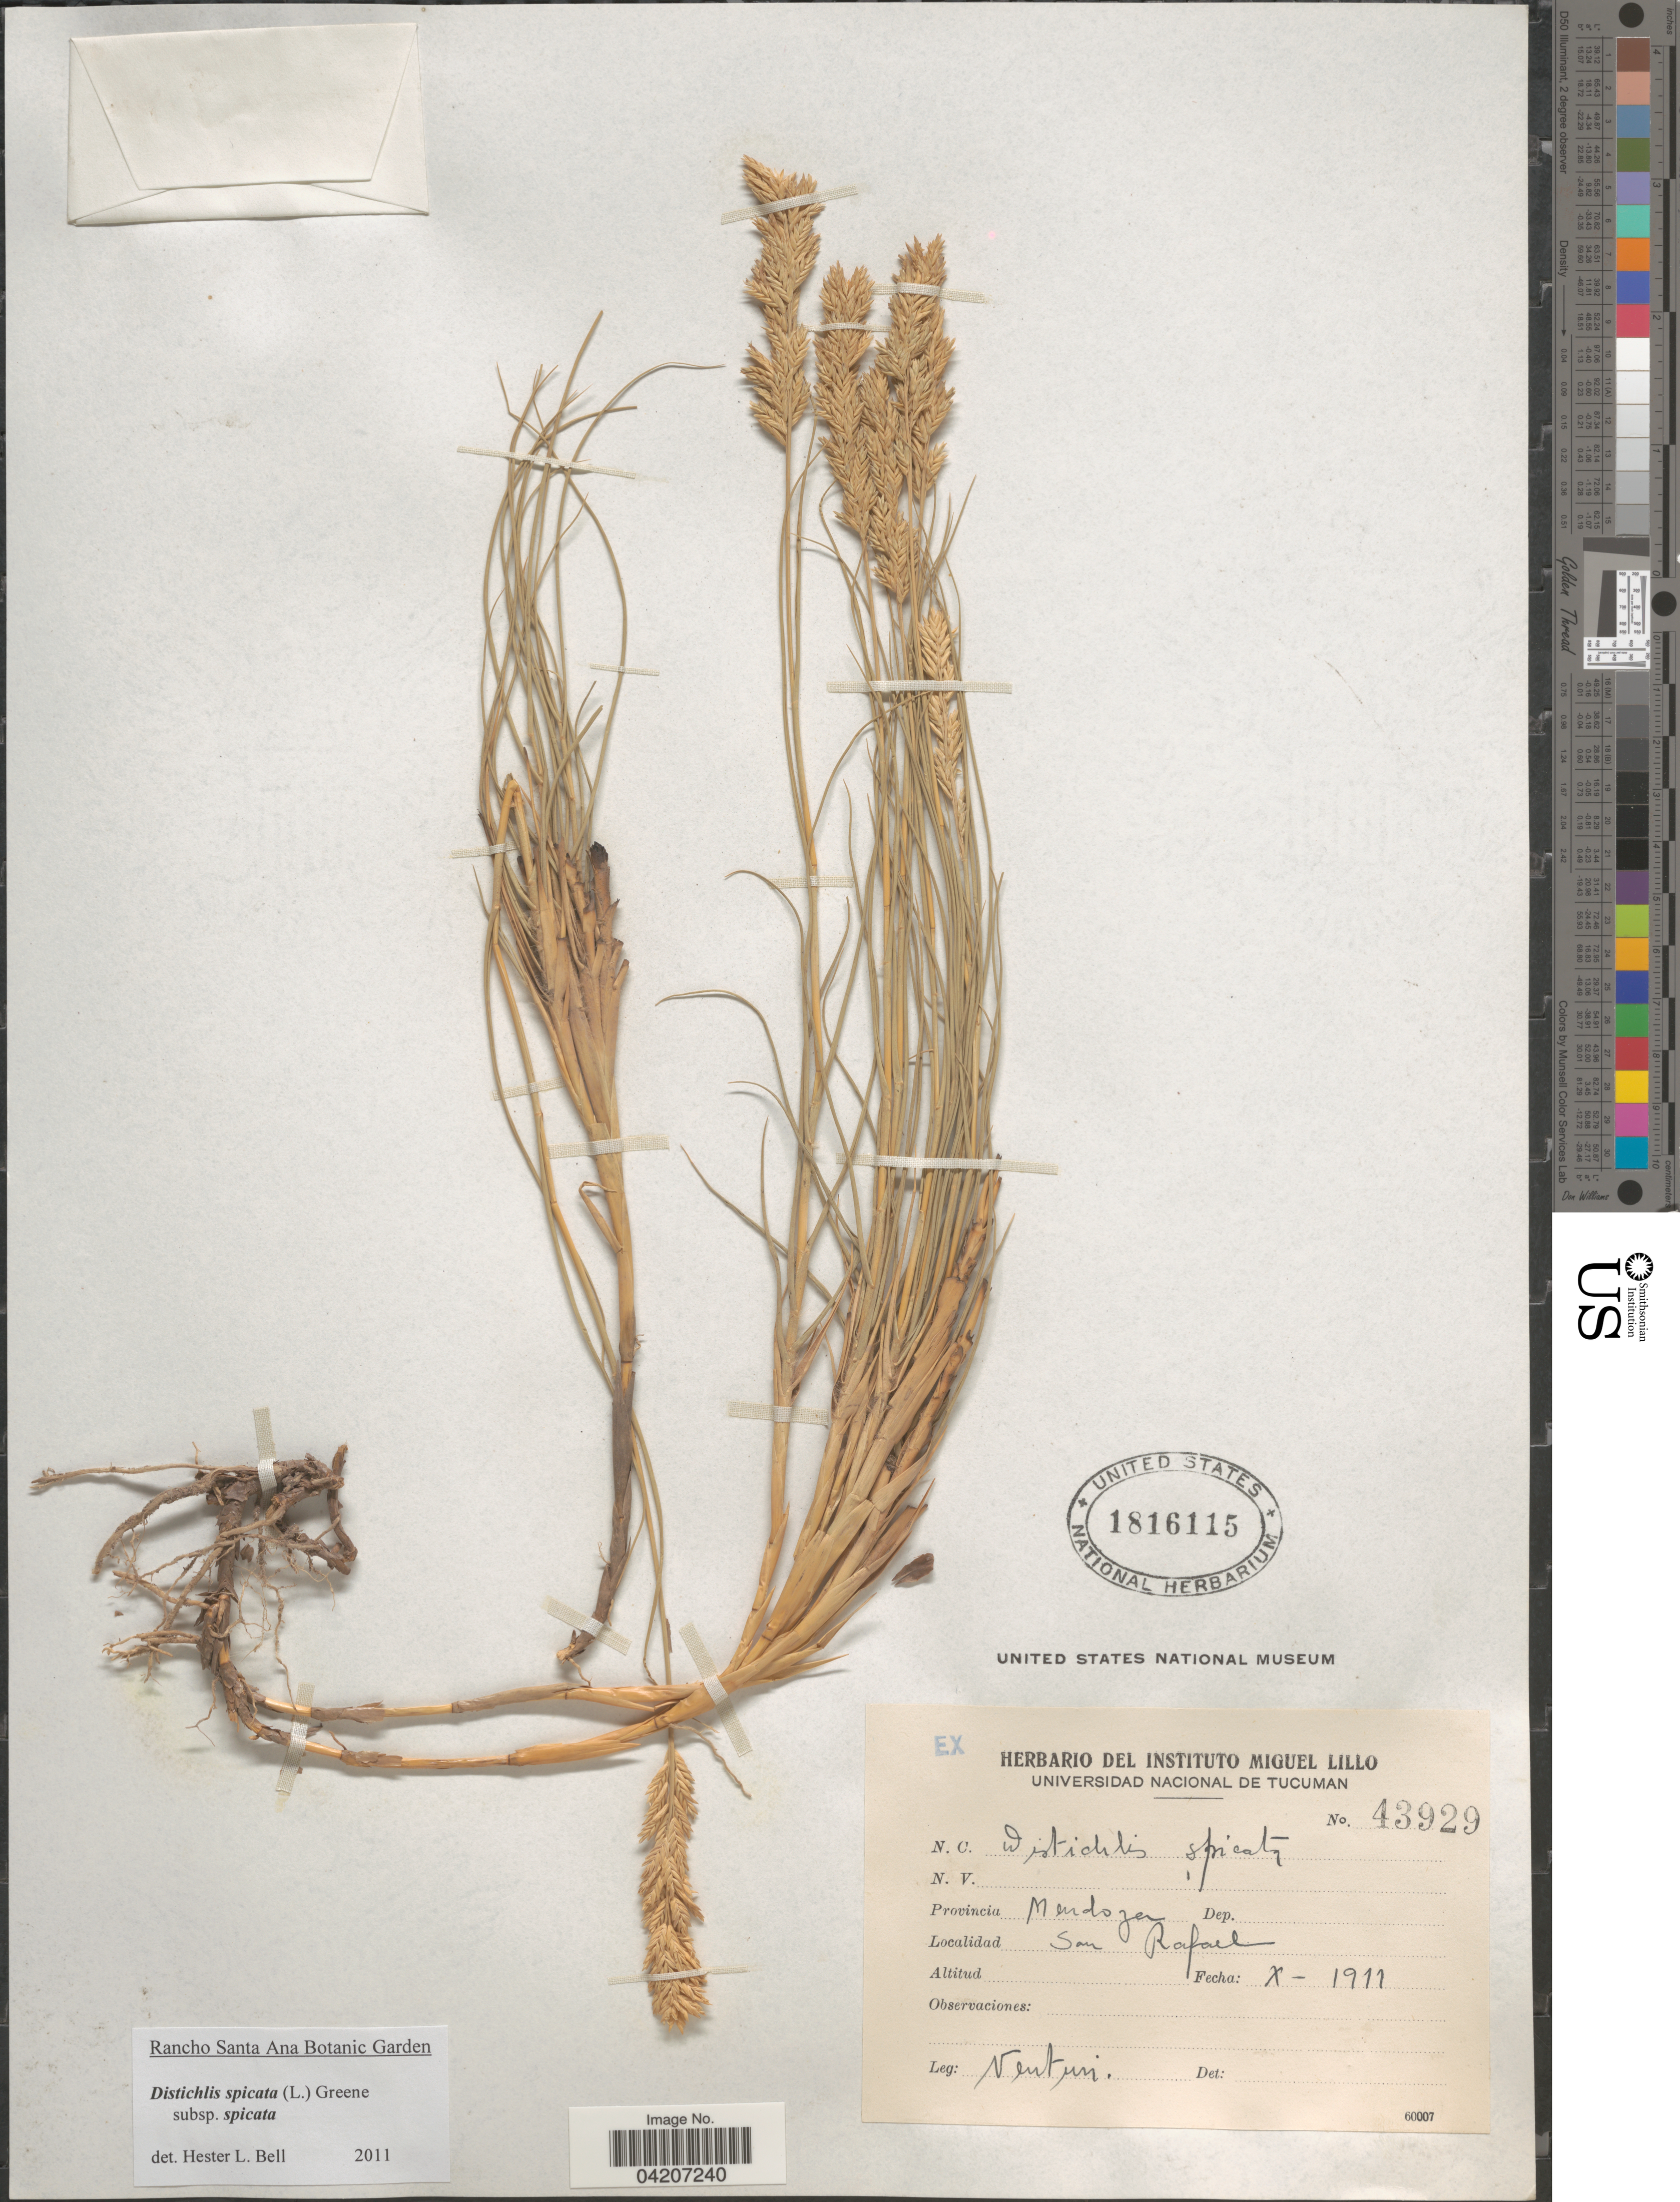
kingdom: Plantae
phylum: Tracheophyta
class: Liliopsida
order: Poales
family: Poaceae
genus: Distichlis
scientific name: Distichlis spicata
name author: (L.) Greene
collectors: Venturi, --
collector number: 43929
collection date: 1911-10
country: Argentina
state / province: Mendoza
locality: San Rafael.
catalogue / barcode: US 1816115